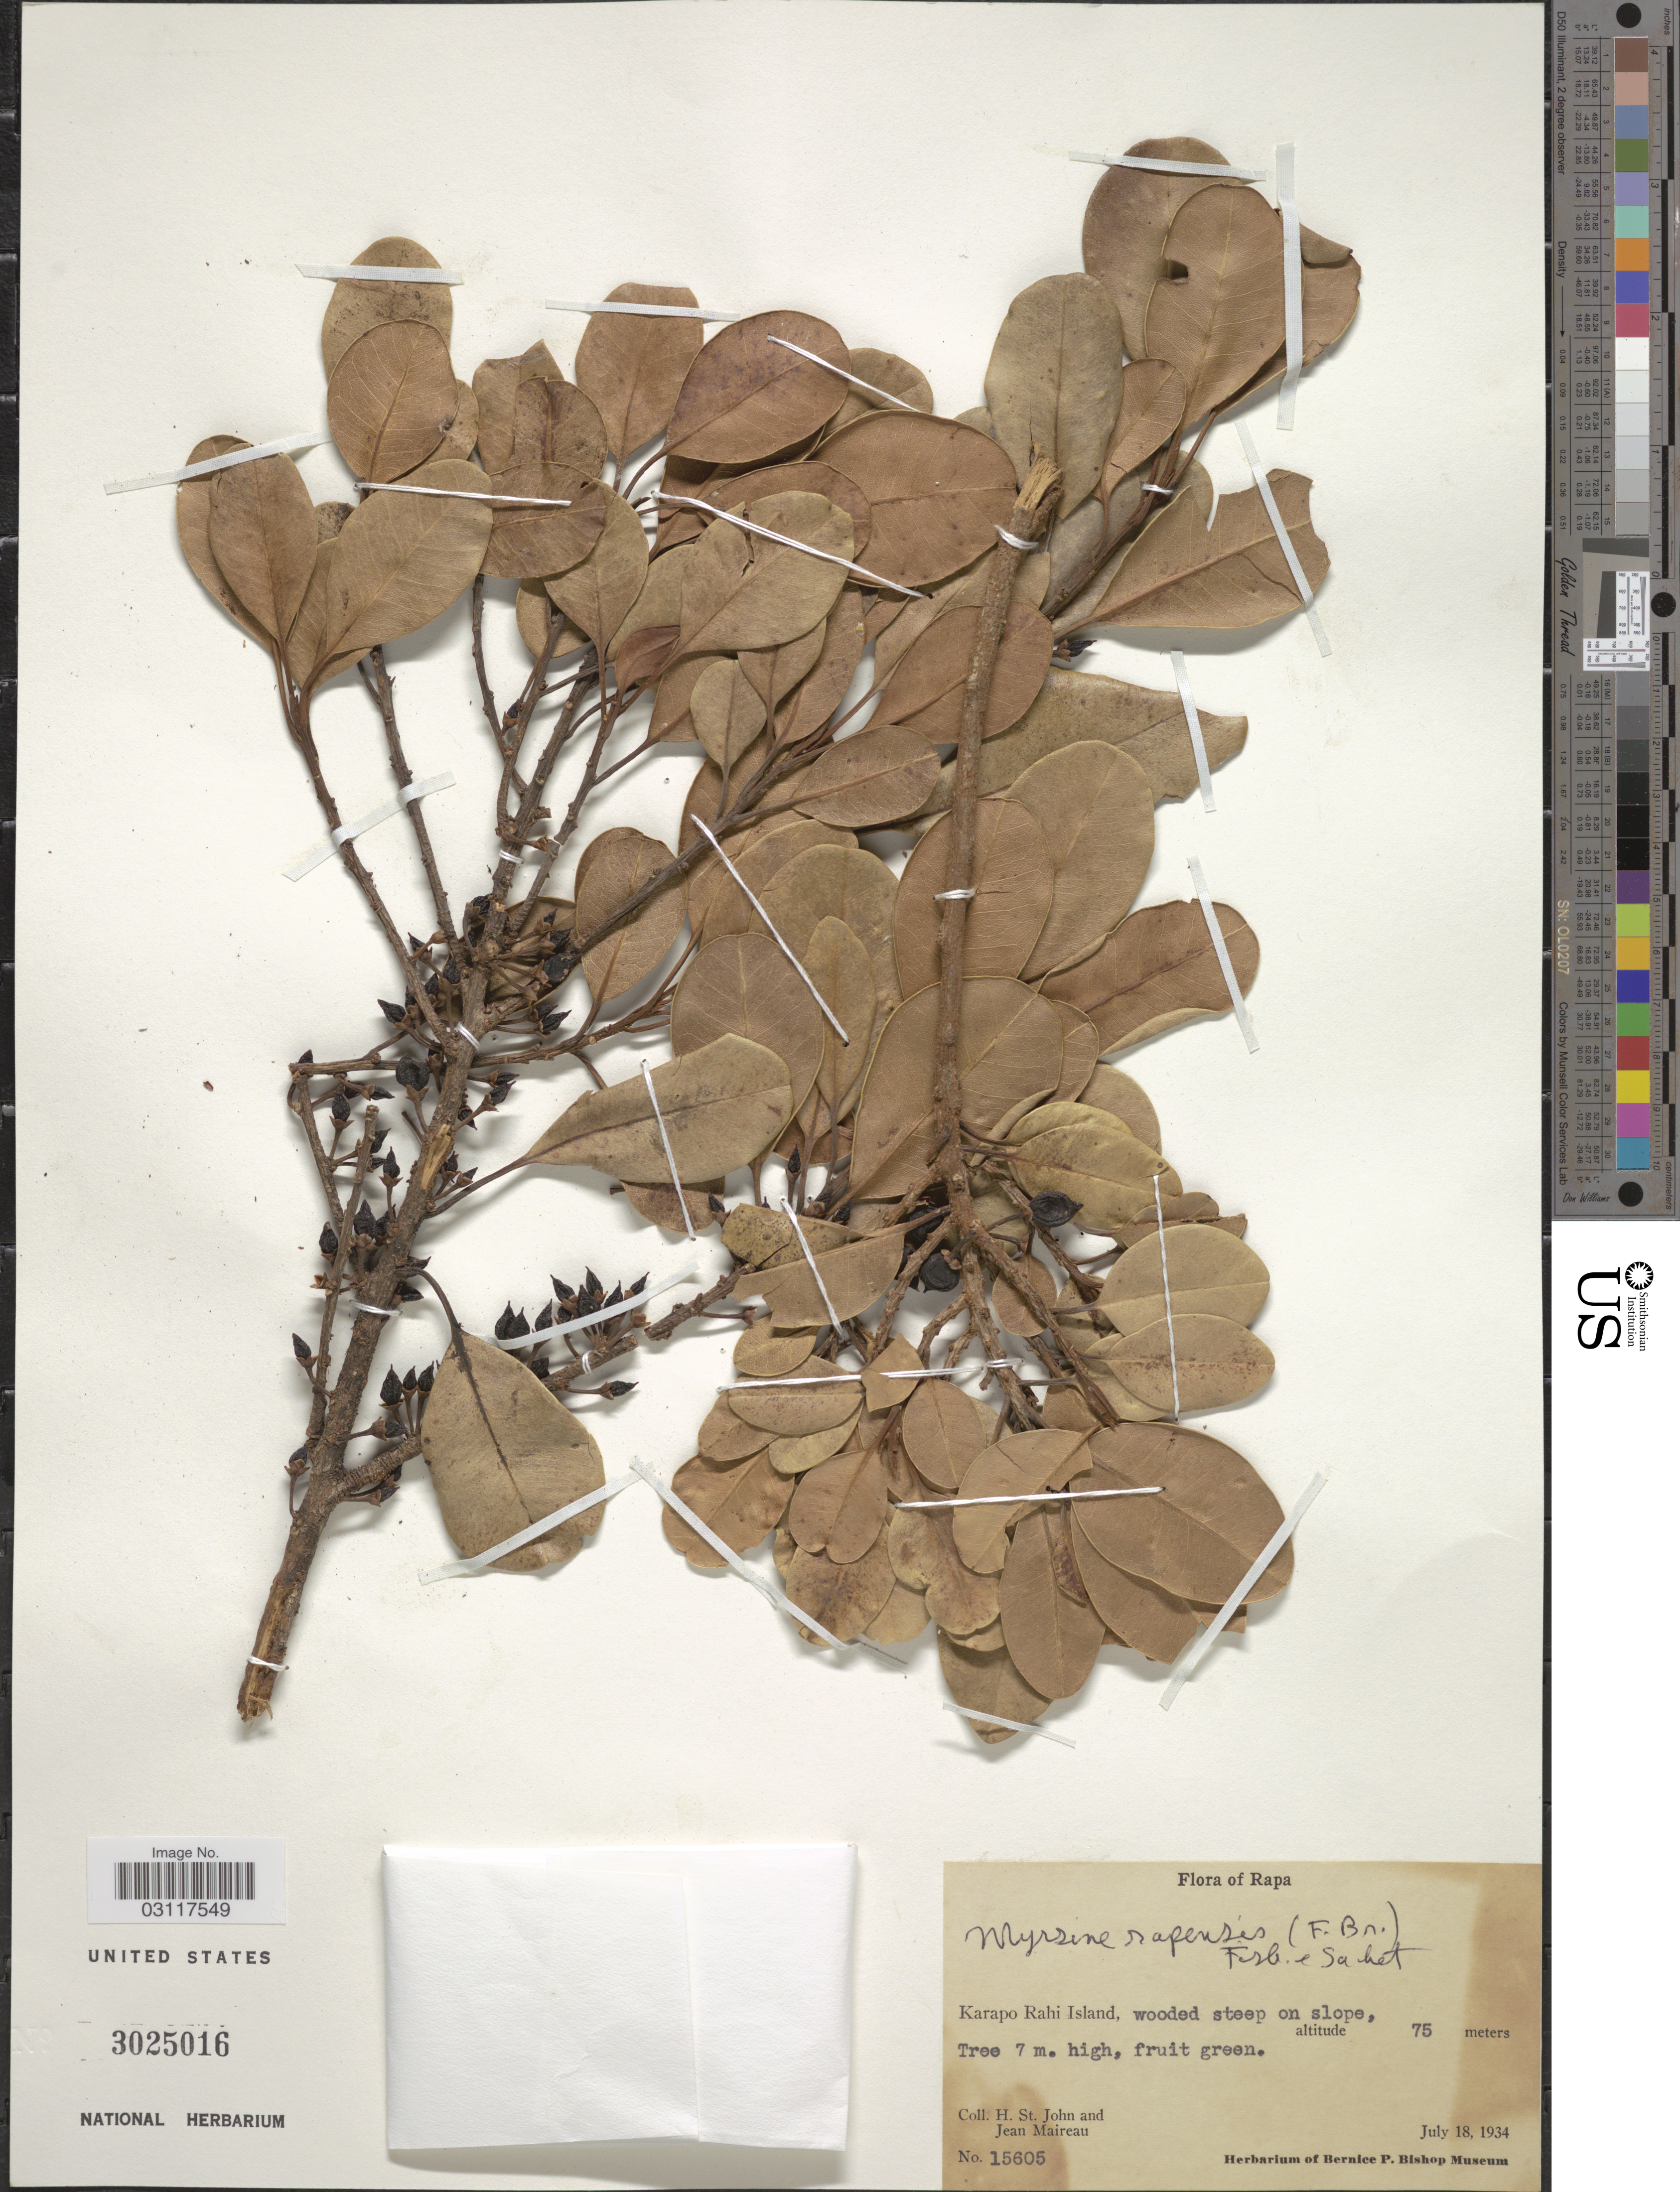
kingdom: Plantae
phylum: Tracheophyta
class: Magnoliopsida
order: Ericales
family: Primulaceae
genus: Myrsine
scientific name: Myrsine rapensis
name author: (F. Br.) Fosberg & Sachet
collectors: H. St. John & J. Maireau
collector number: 15605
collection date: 1934-07-18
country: French Polynesia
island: Rapa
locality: Rapa, Karapo Rahi Island, wooded steep on slope.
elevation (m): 75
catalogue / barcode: US 3025016